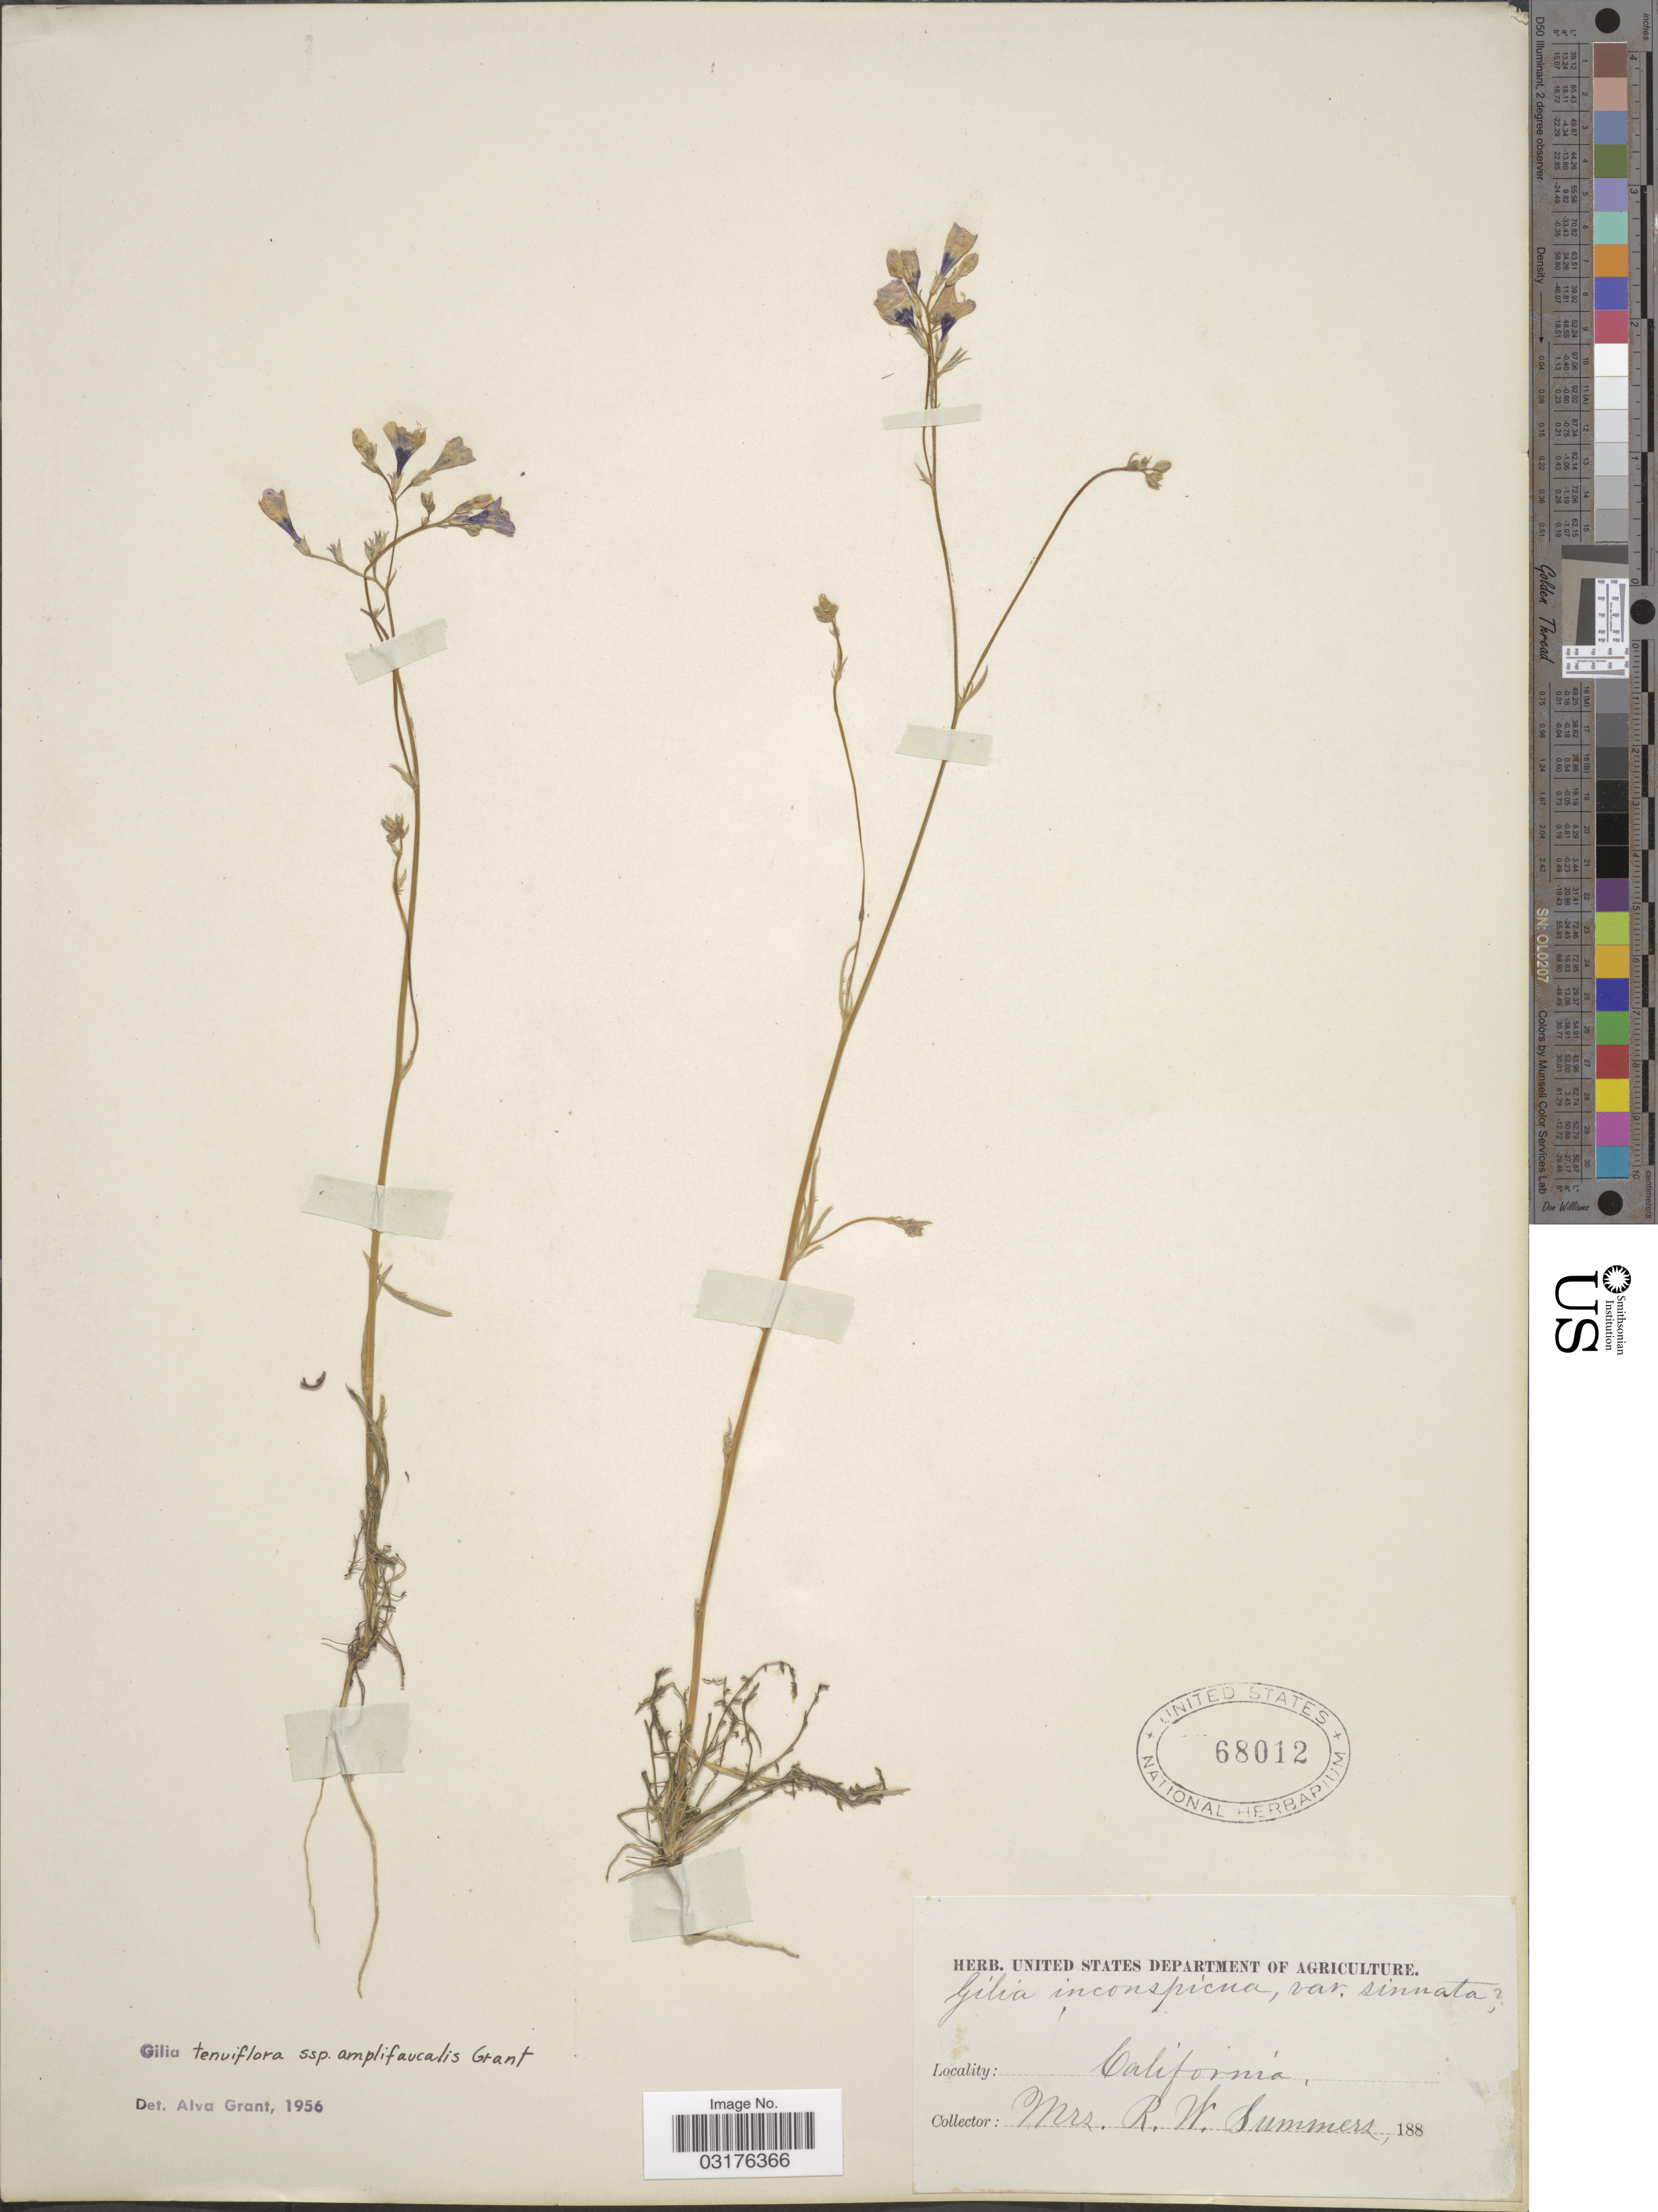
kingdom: Plantae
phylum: Tracheophyta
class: Magnoliopsida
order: Ericales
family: Polemoniaceae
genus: Gilia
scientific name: Gilia tenuiflora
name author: Benth.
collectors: R. Summers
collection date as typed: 188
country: United States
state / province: California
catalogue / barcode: US 68012